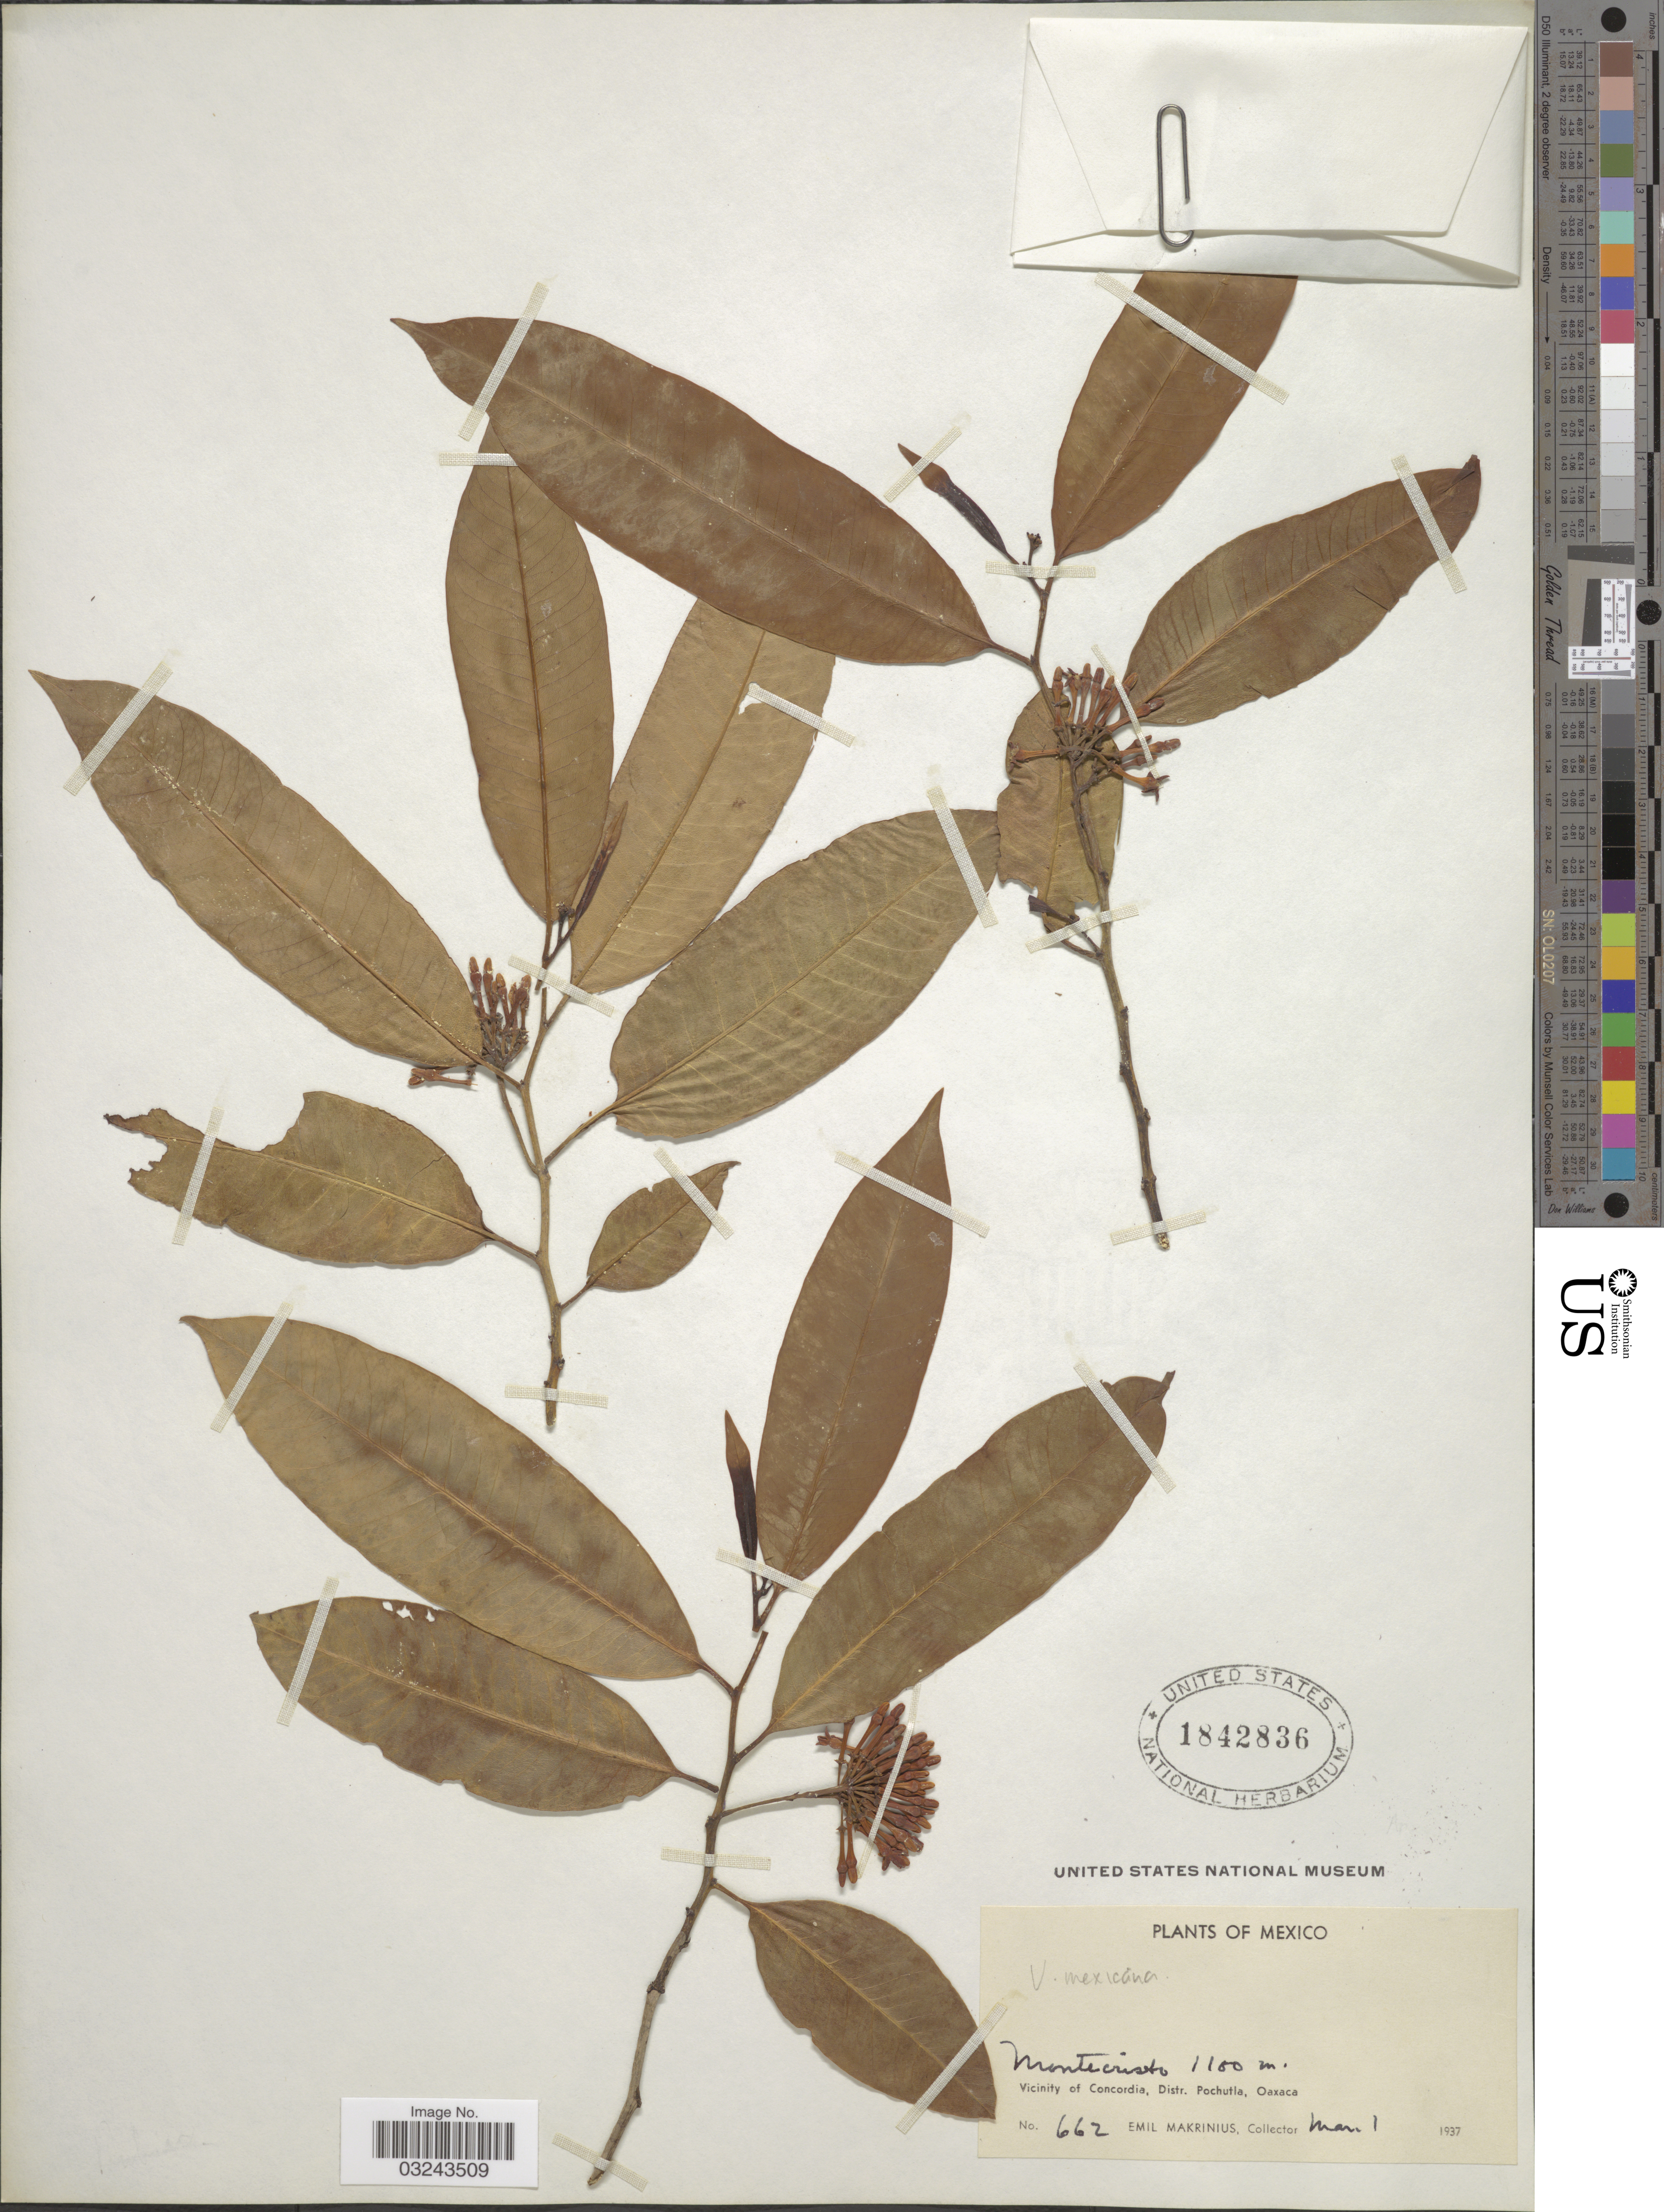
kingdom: Plantae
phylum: Tracheophyta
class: Magnoliopsida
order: Gentianales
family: Apocynaceae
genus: Vallesia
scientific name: Vallesia mexicana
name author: Müll. Arg.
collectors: E. Makrinius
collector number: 662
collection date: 1937-03-01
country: Mexico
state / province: Oaxaca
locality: Montecristo, Vicinity of Concordia, Distr. Pochutla, Oaxaca.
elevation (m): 1100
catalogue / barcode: US 1842836